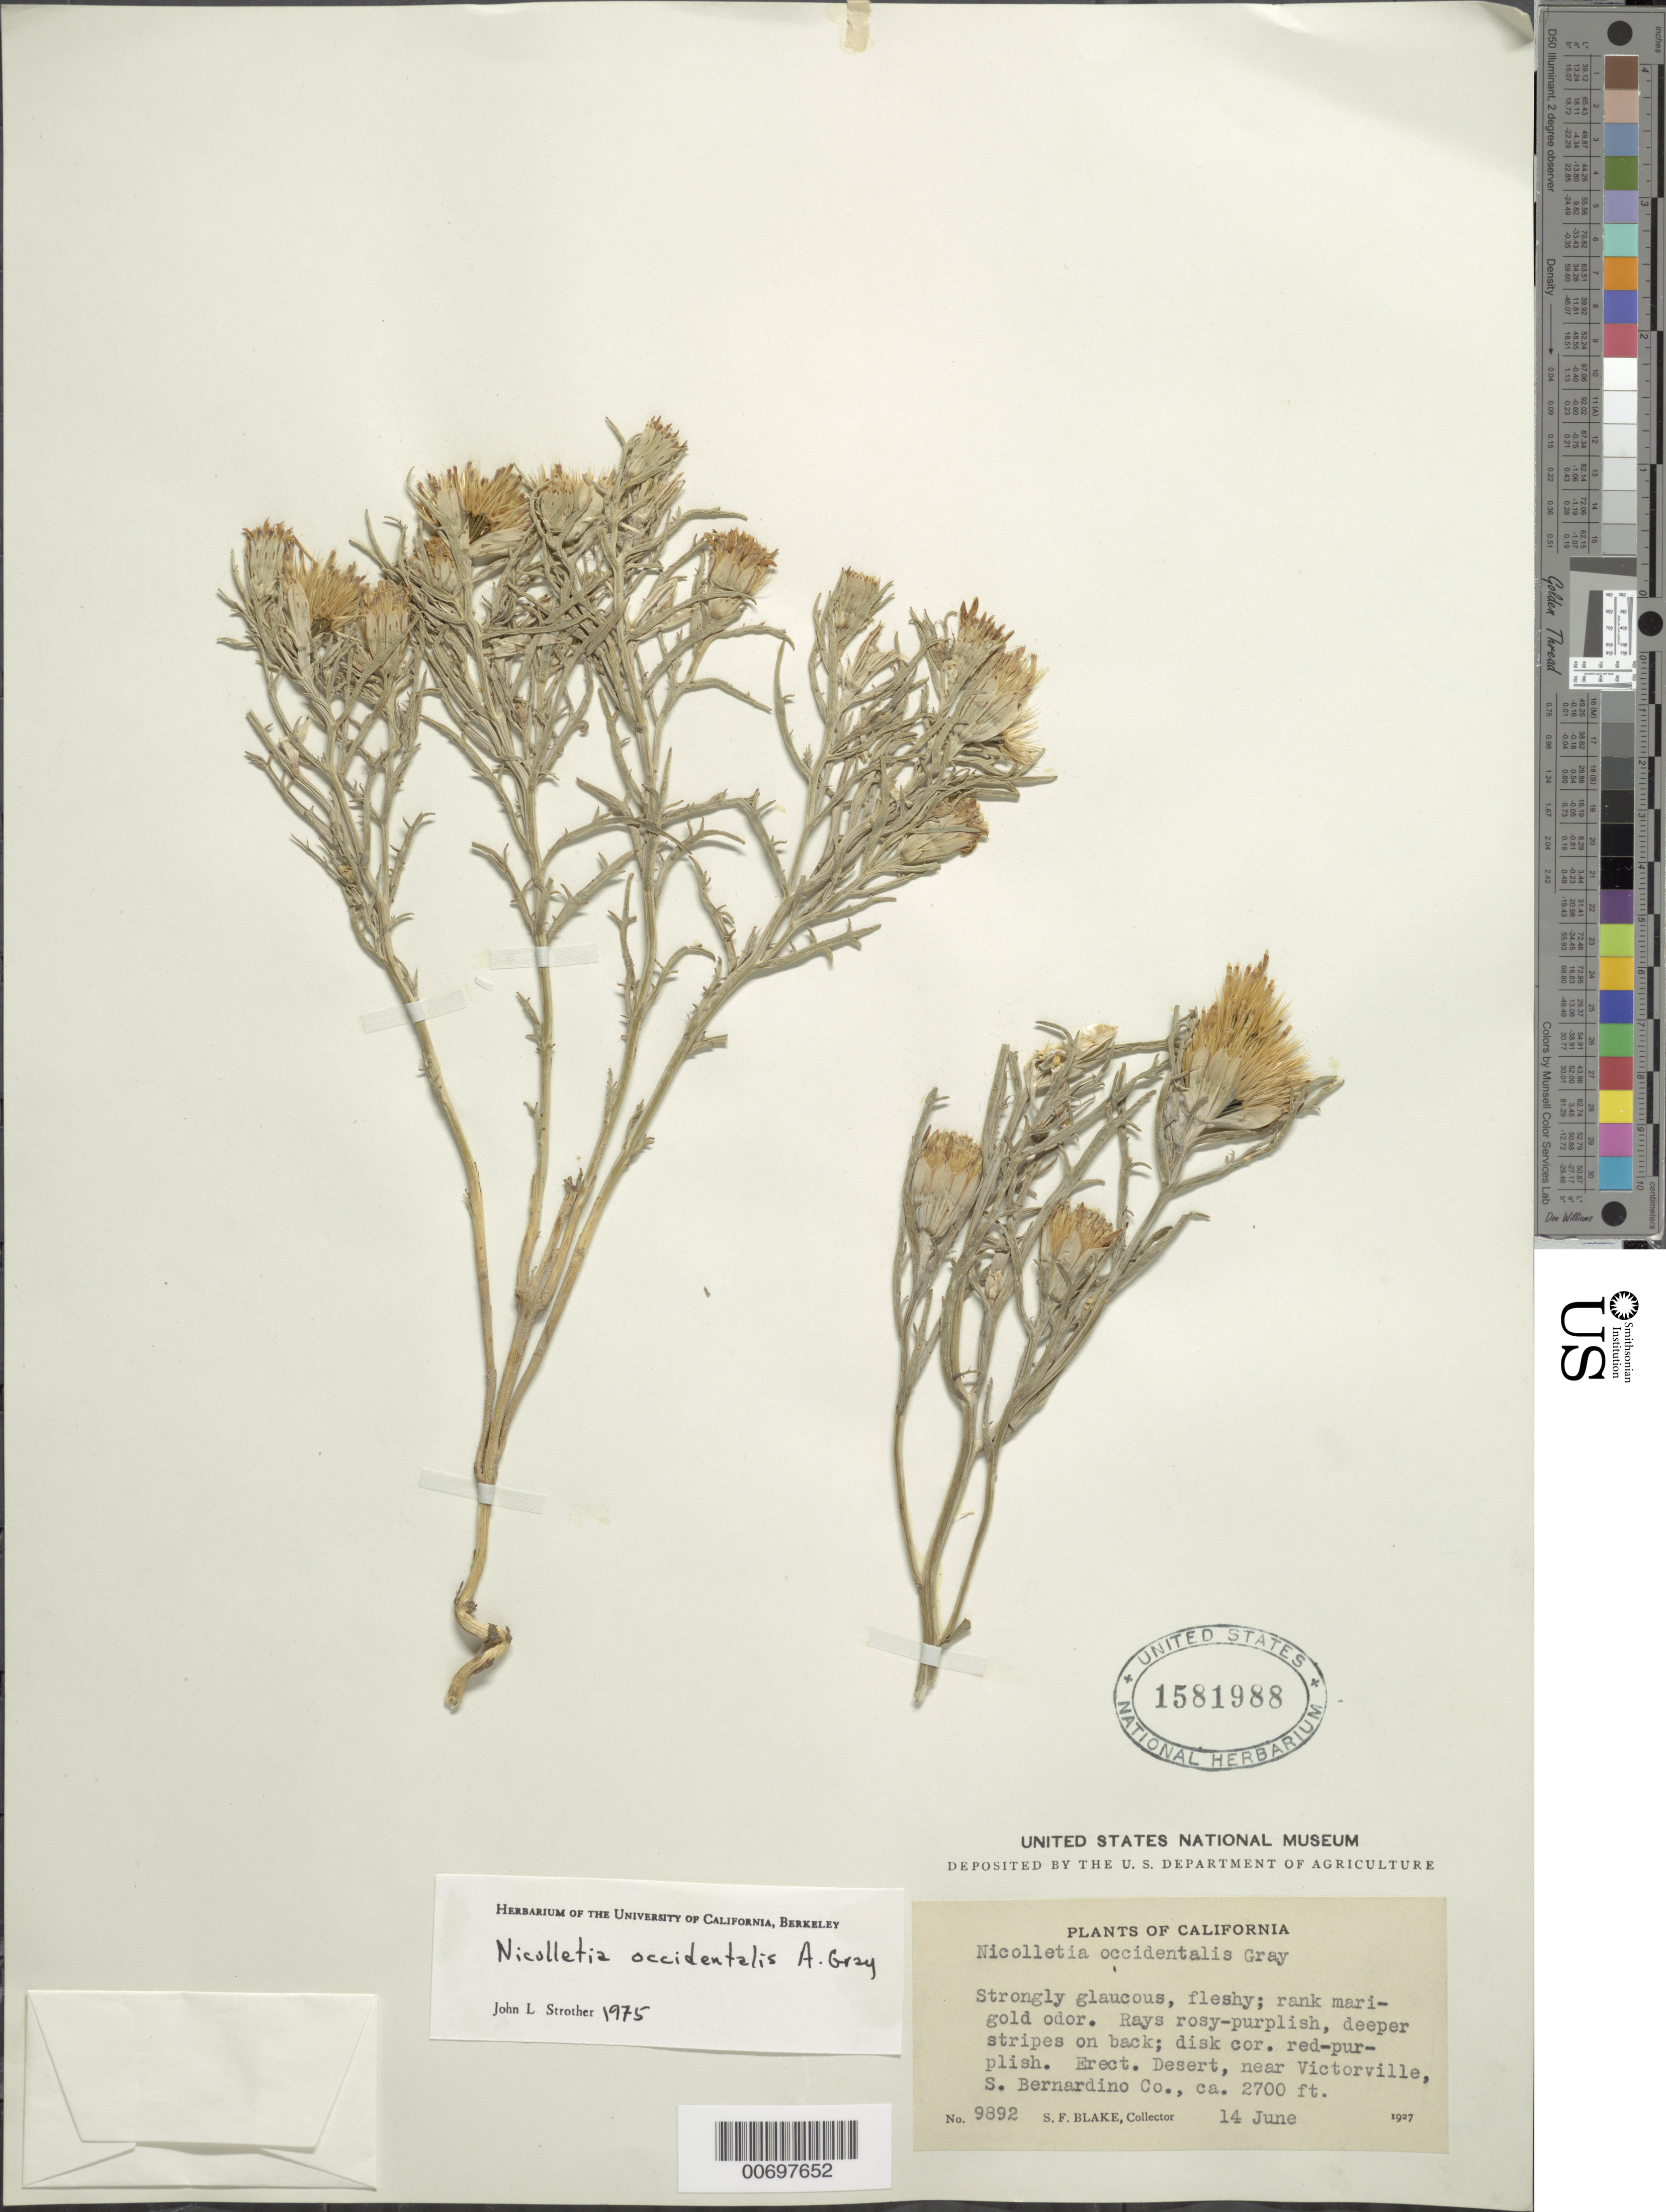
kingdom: Plantae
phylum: Tracheophyta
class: Magnoliopsida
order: Asterales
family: Asteraceae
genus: Nicolletia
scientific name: Nicolletia occidentalis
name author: A. Gray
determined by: Strother, J. L., (UC), University of California Berkeley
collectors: S. Blake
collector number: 9892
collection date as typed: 14 Jun 1927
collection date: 1927-06-14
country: United States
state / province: California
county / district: San Bernardino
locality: Near Victorville.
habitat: Desert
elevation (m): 823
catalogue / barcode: US 1581988